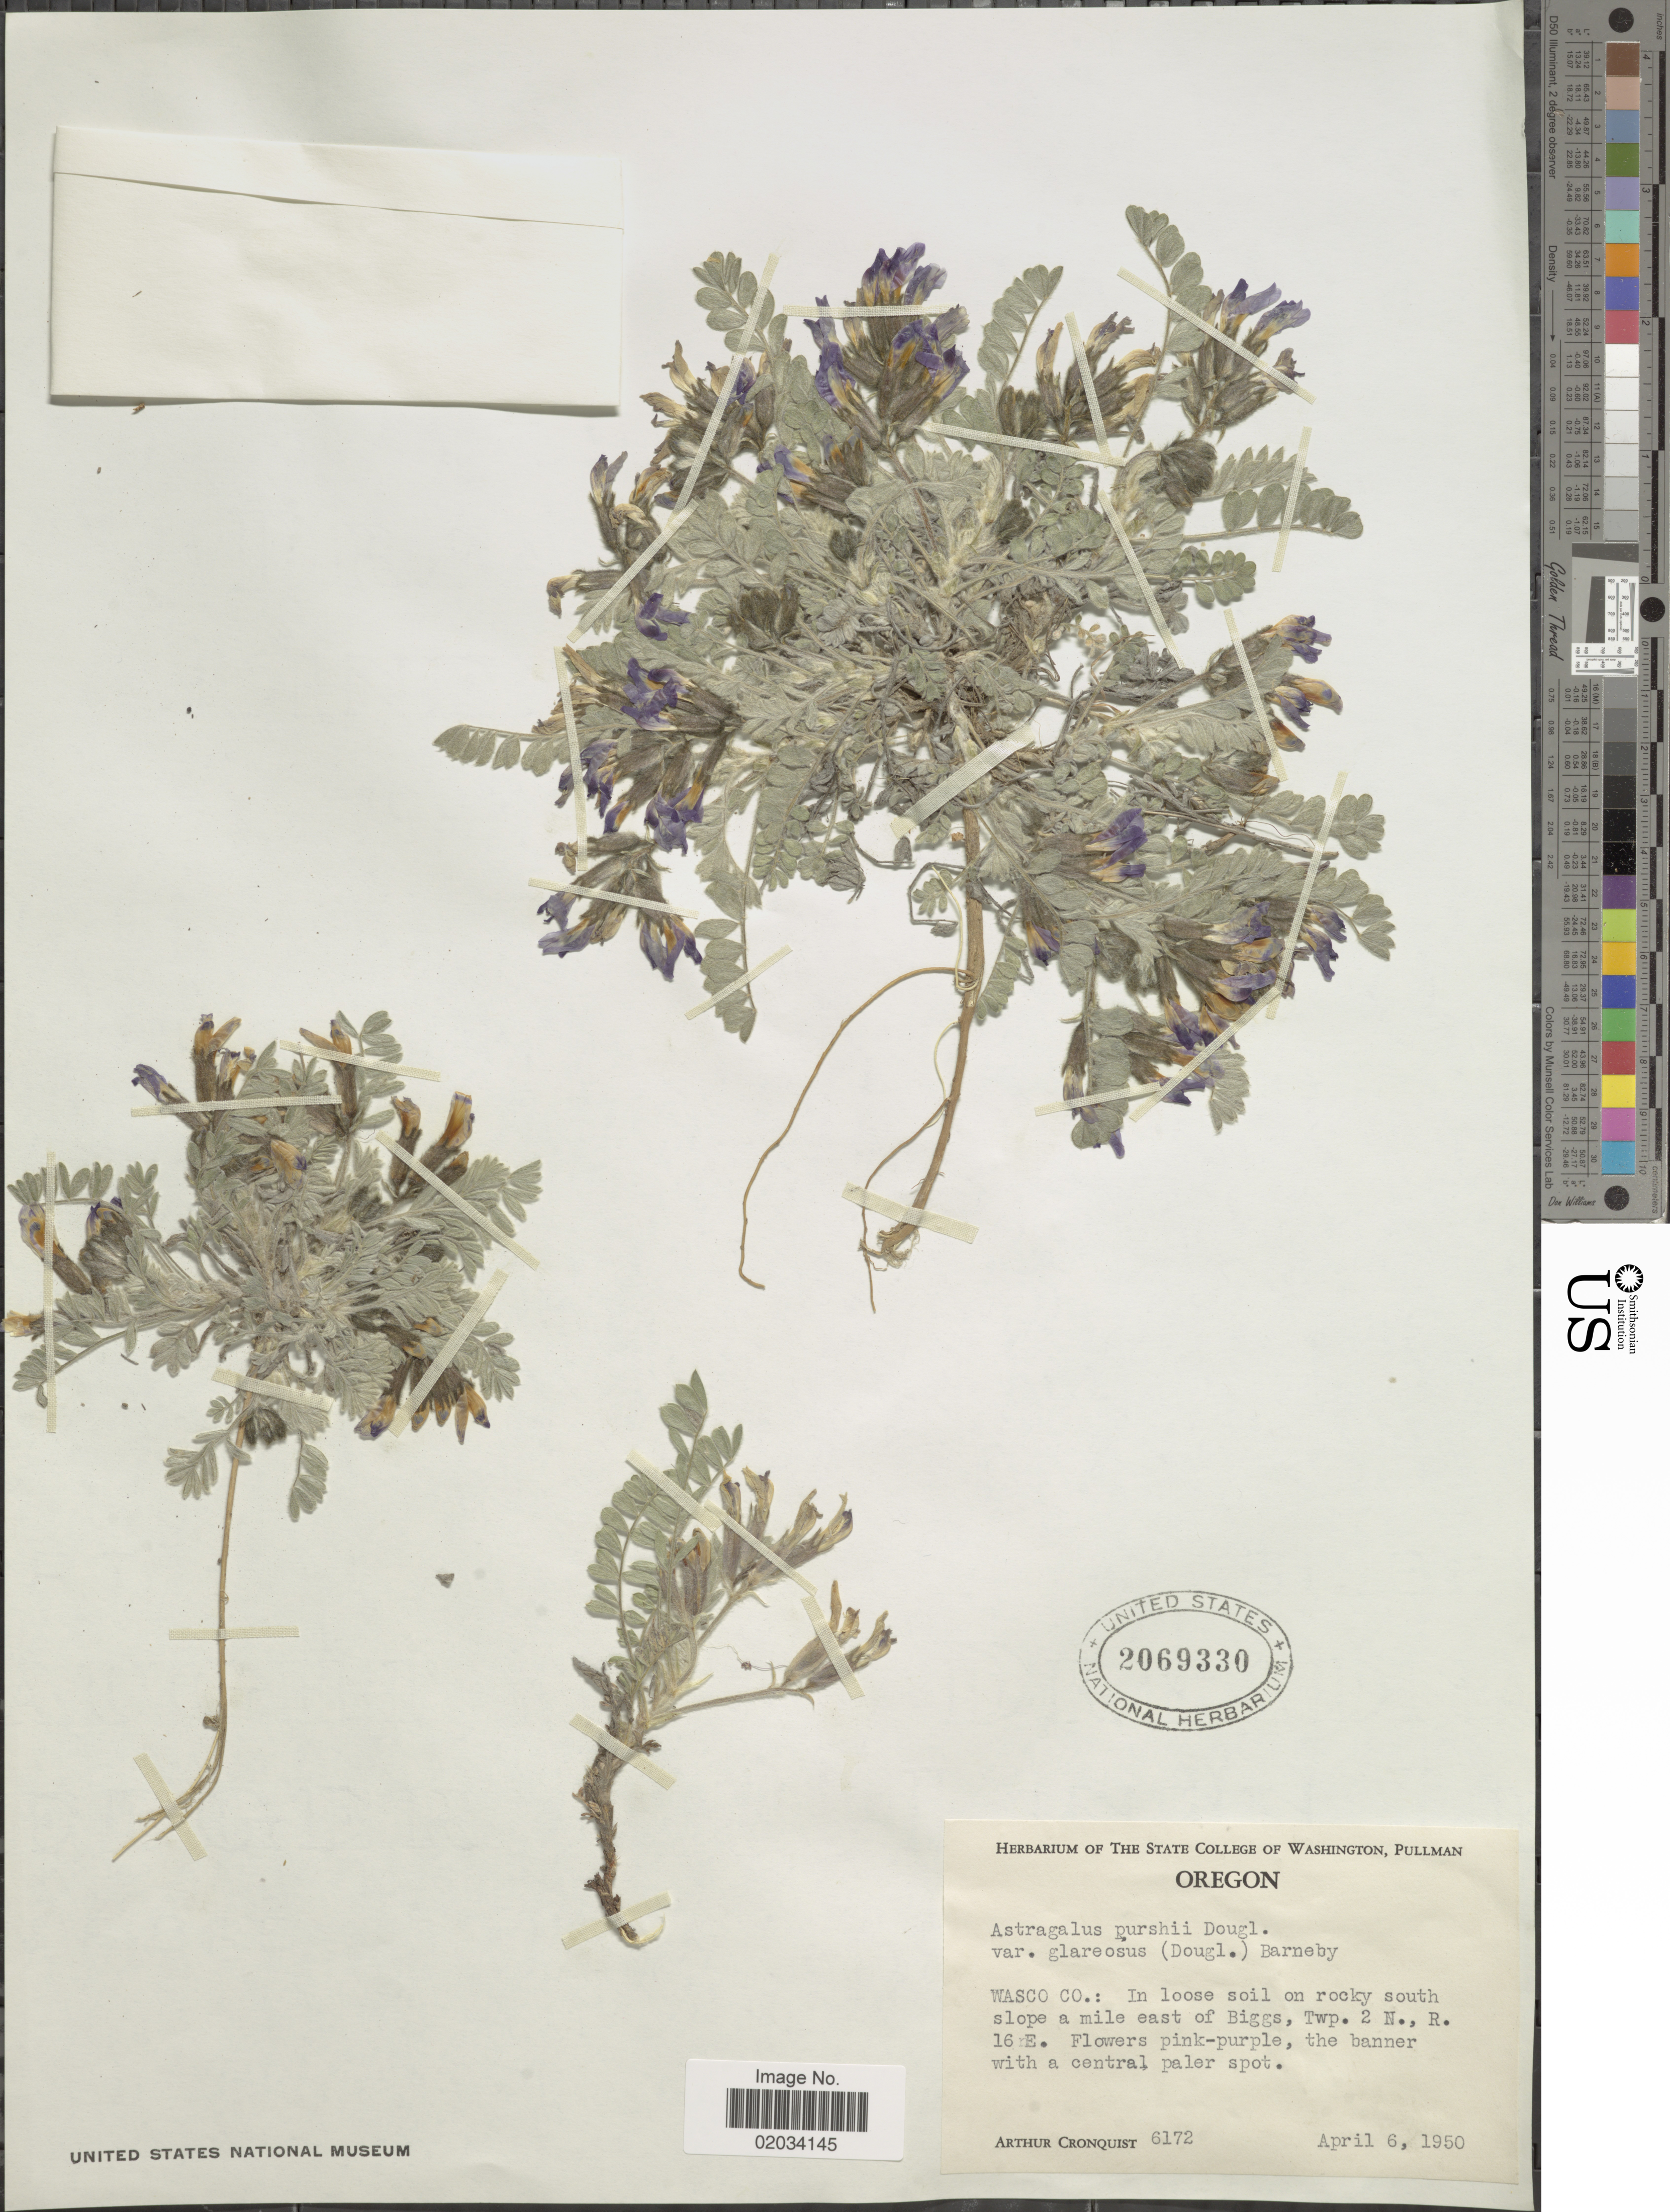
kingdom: Plantae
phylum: Tracheophyta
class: Magnoliopsida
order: Fabales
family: Fabaceae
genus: Astragalus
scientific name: Astragalus purshii var. glareosus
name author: (Douglas ex Hook.) Barneby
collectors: A. J. Cronquist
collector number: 6172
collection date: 1950-04-06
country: United States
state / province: Oregon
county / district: Wasco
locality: Wasco Co.: In loose soil on rocky south slope a mile east of Biggs, Twp. 2 N., R. 16 E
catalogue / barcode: US 2069330